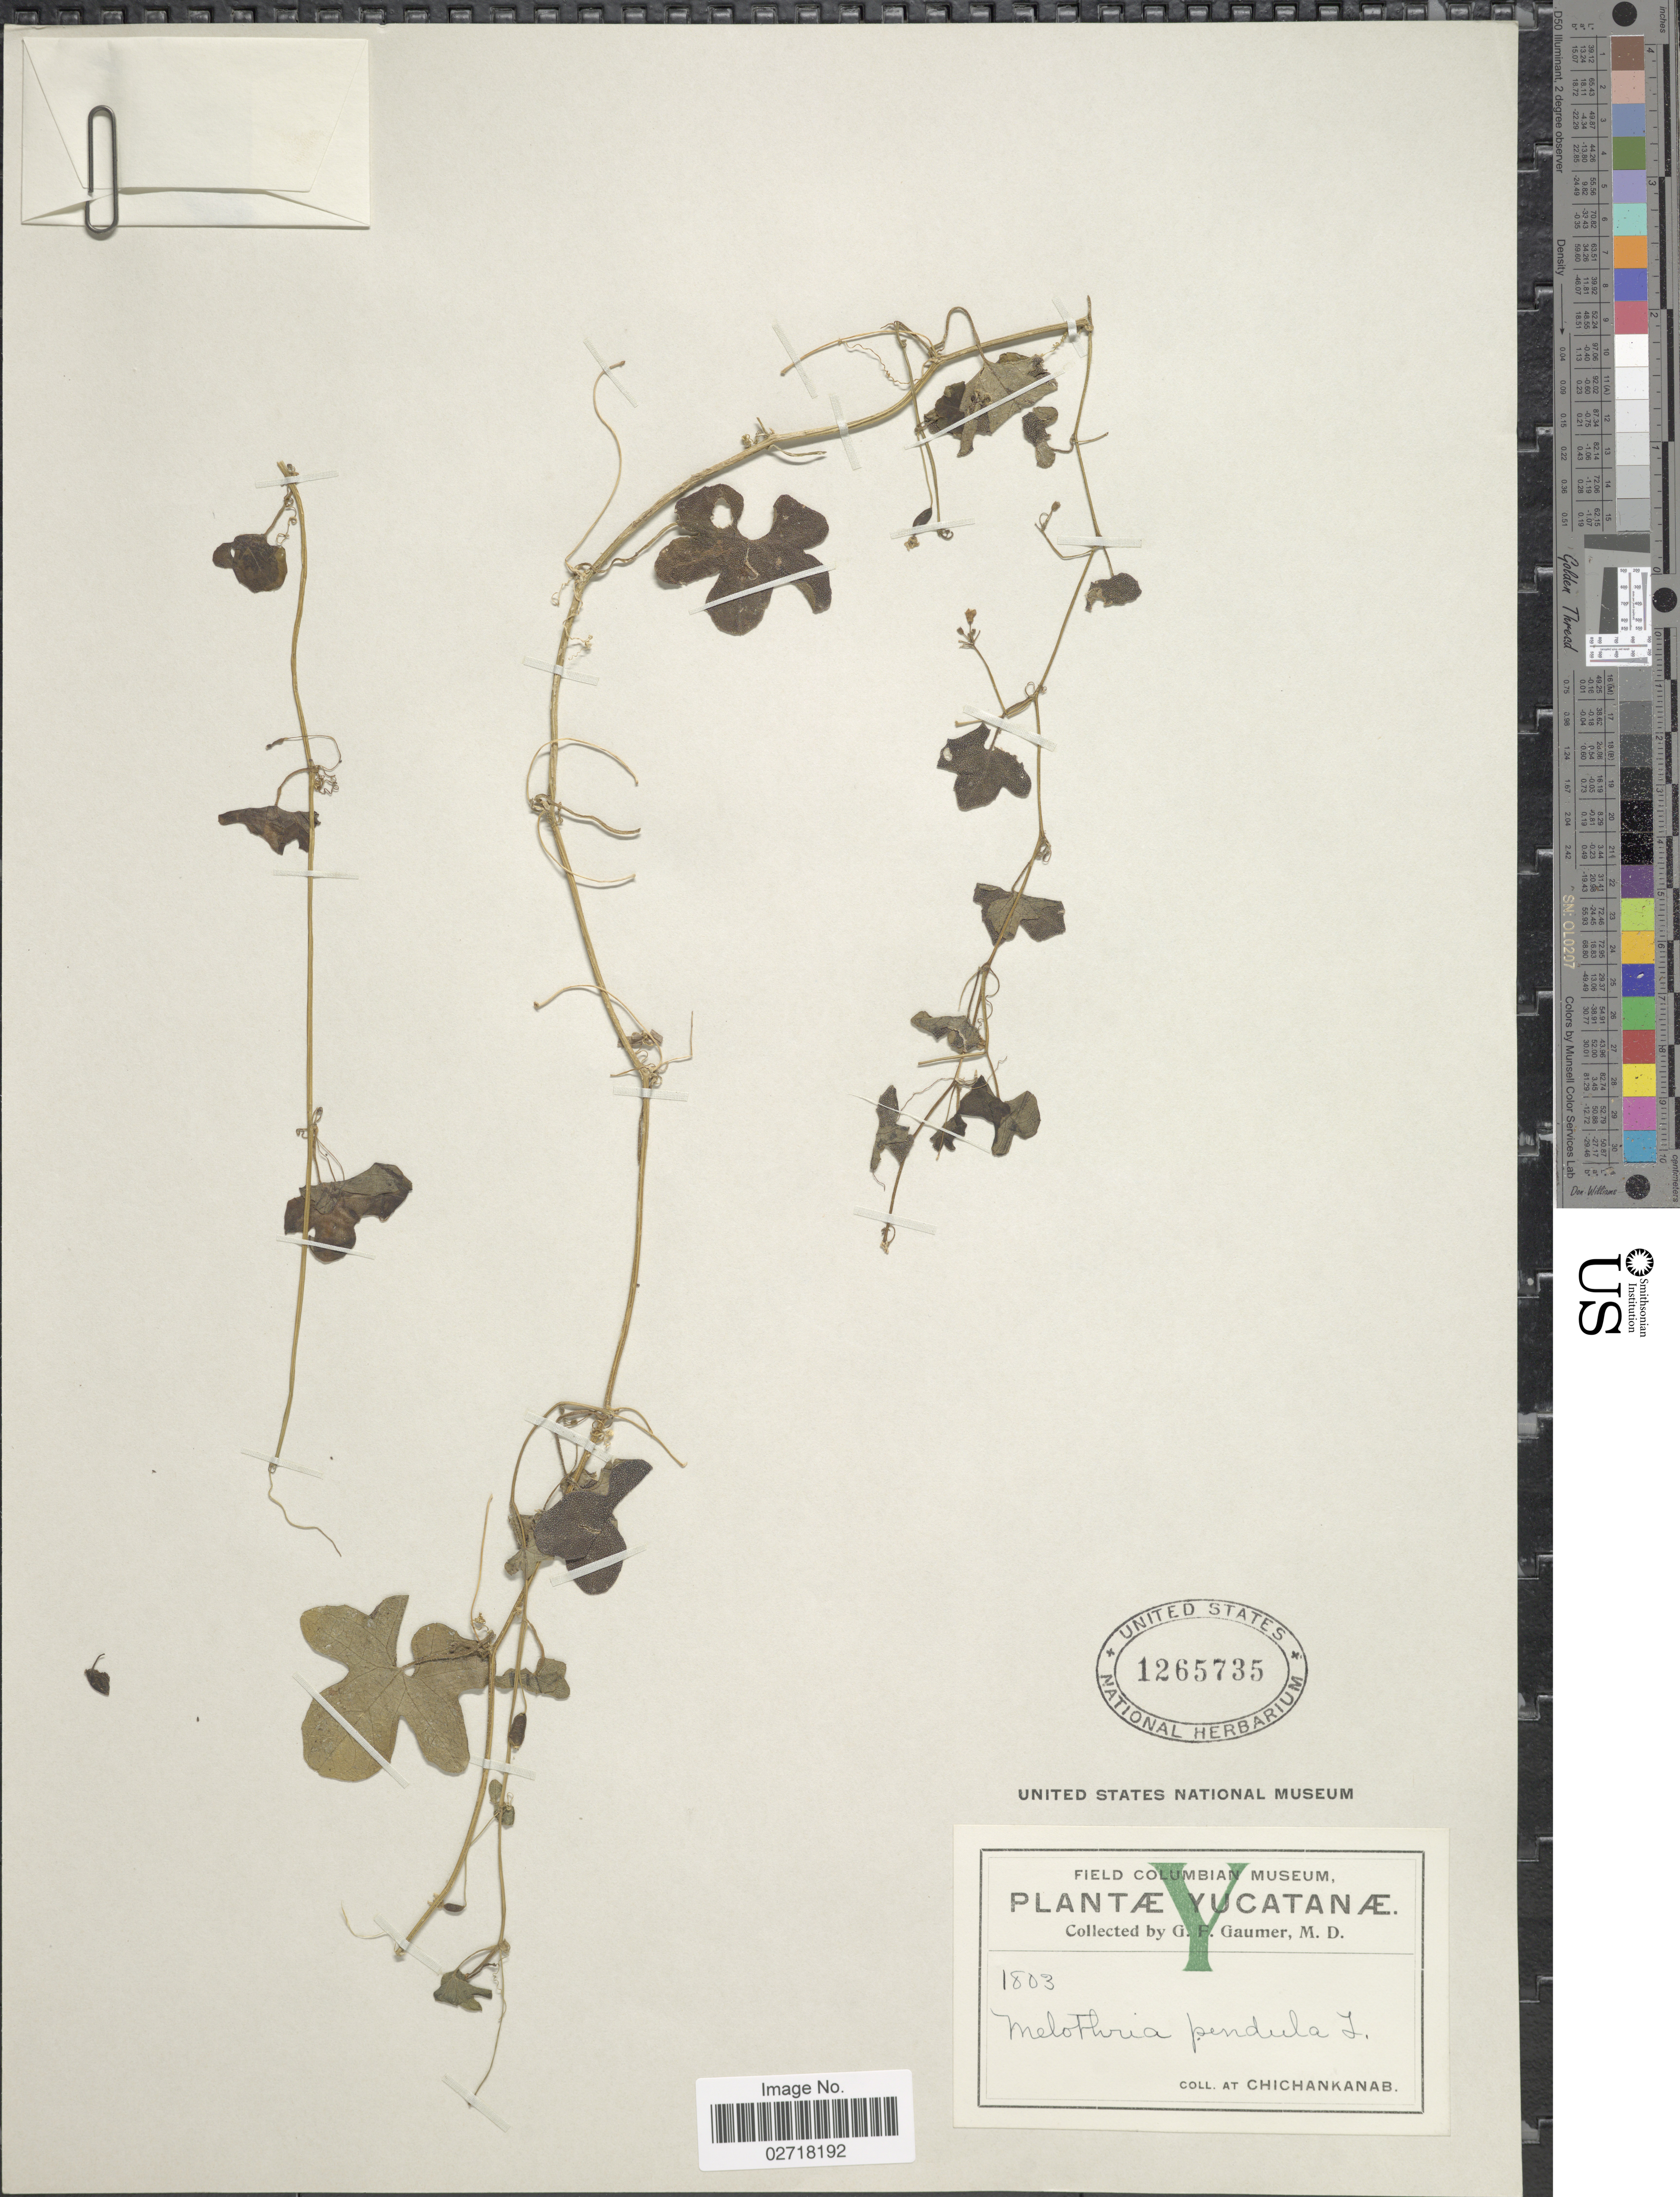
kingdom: Plantae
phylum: Tracheophyta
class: Magnoliopsida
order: Cucurbitales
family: Cucurbitaceae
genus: Melothria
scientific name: Melothria pendula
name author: L.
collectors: G. F. Gaumer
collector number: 1803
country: Mexico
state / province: Yucatán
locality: At Chichankanab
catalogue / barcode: US 1265735